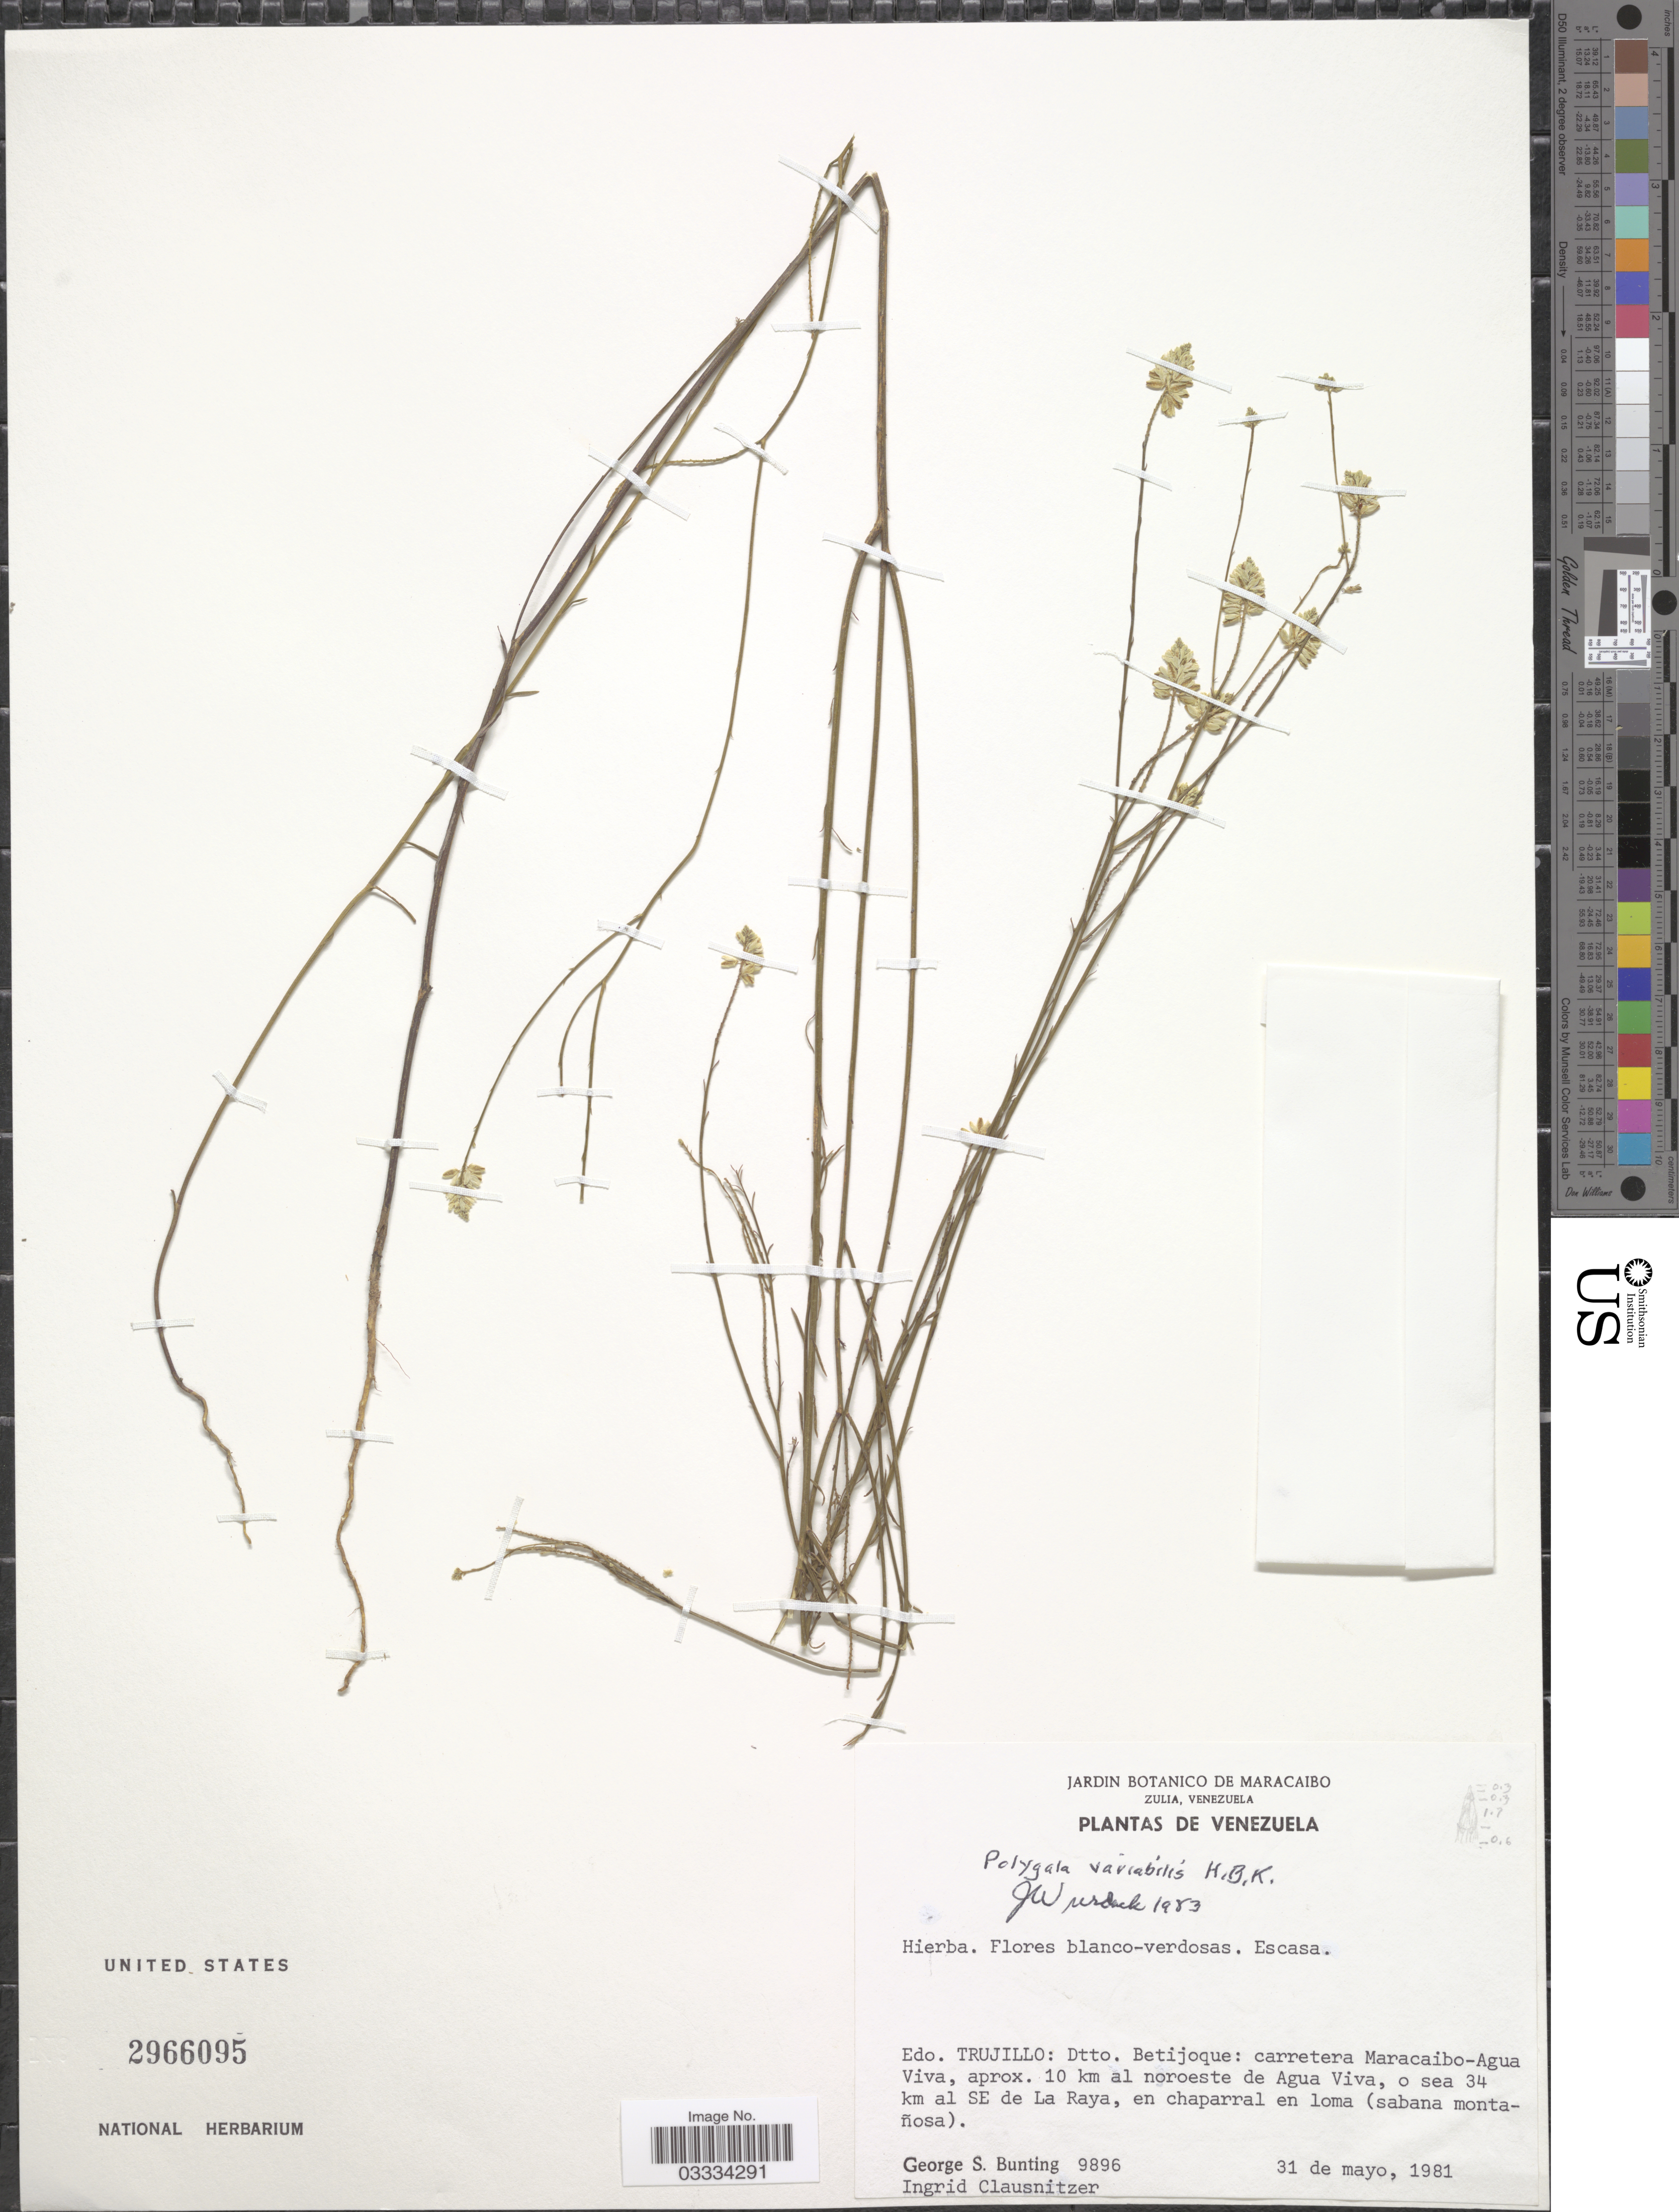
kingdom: Plantae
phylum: Tracheophyta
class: Magnoliopsida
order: Fabales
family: Polygalaceae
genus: Polygala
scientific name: Polygala trichosperma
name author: L.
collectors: G. S. Bunting & I. Clausnitzer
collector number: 9896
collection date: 1981-05-31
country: Venezuela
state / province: Trujillo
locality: Dtto. Betijoque: carretera Maracaibo-Agua Viva, aprox. 10 km al noroeste de Agua Viva, o sea 34 km al SE de La Raya, en chaparral en loma (sabana montañosa).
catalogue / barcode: US 2966095